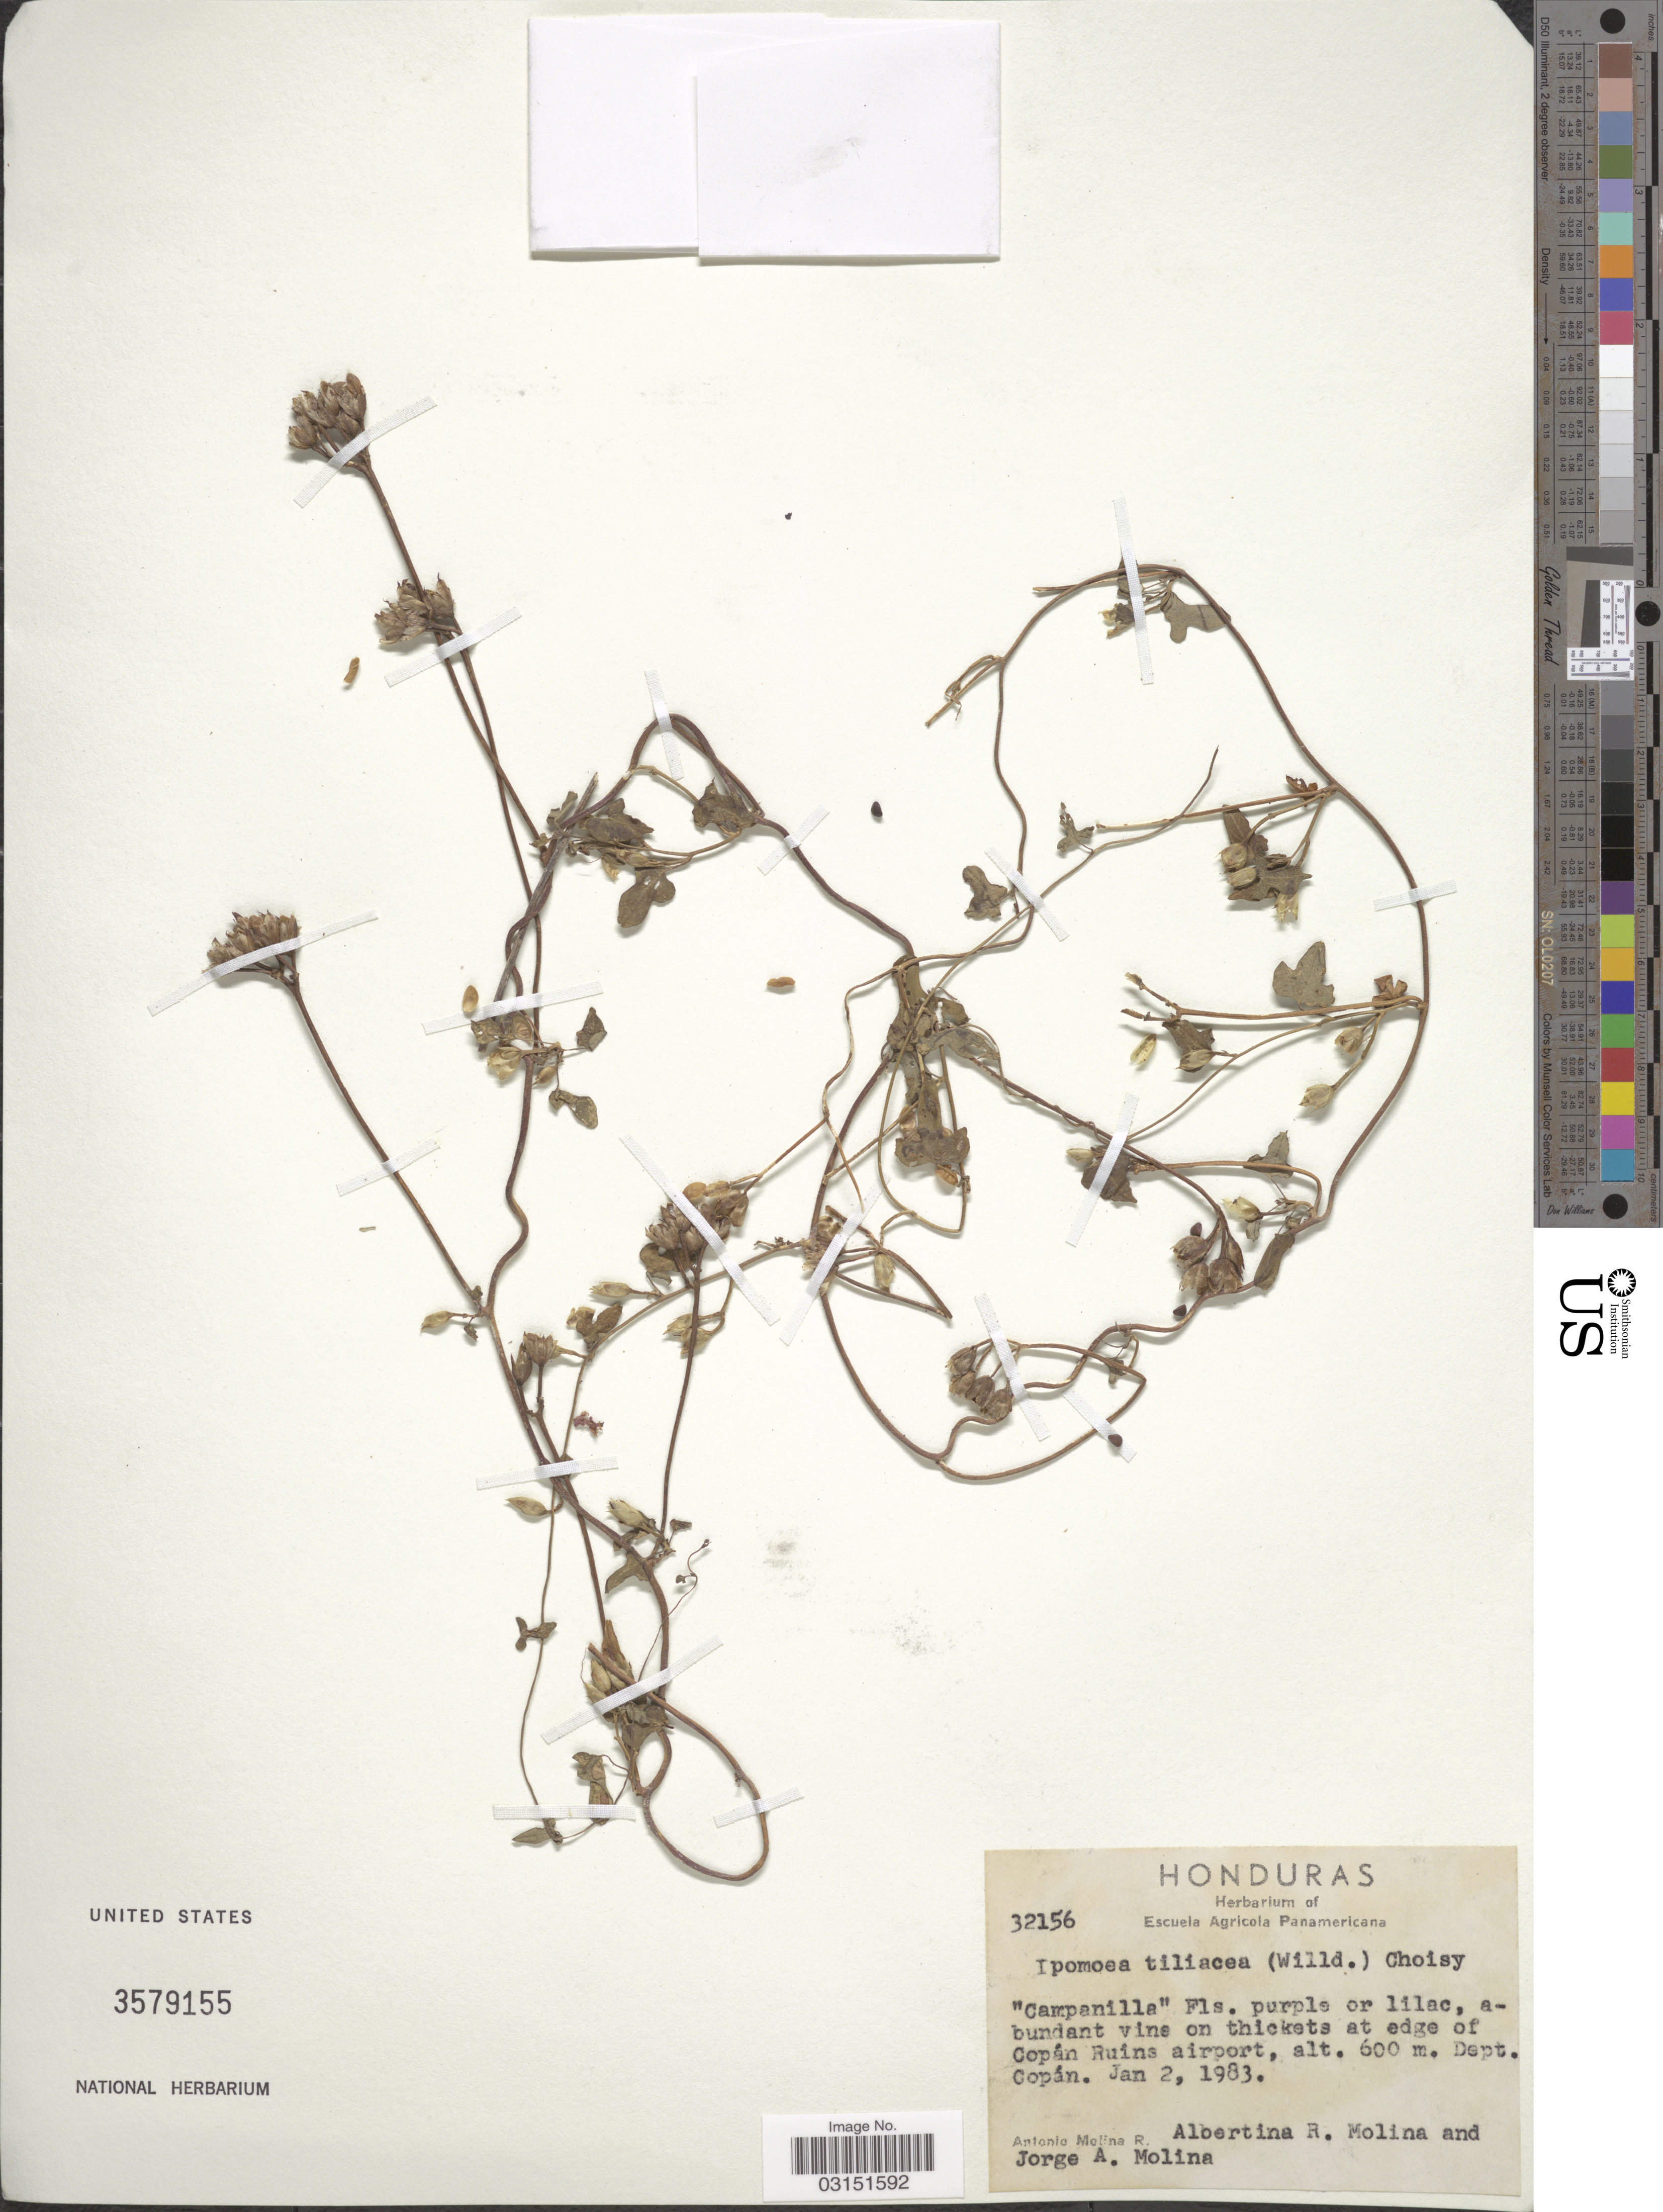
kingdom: Plantae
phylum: Tracheophyta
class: Magnoliopsida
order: Solanales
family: Convolvulaceae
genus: Ipomoea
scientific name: Ipomoea tiliacea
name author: (Willd.) Choisy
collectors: A. Molina R., A. R. Molina & J. A. Molina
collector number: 32156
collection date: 1983-01-02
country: Honduras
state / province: Copán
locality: At edge of Copán Ruins airport, Dept. Copán.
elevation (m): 600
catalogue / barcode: US 3579155